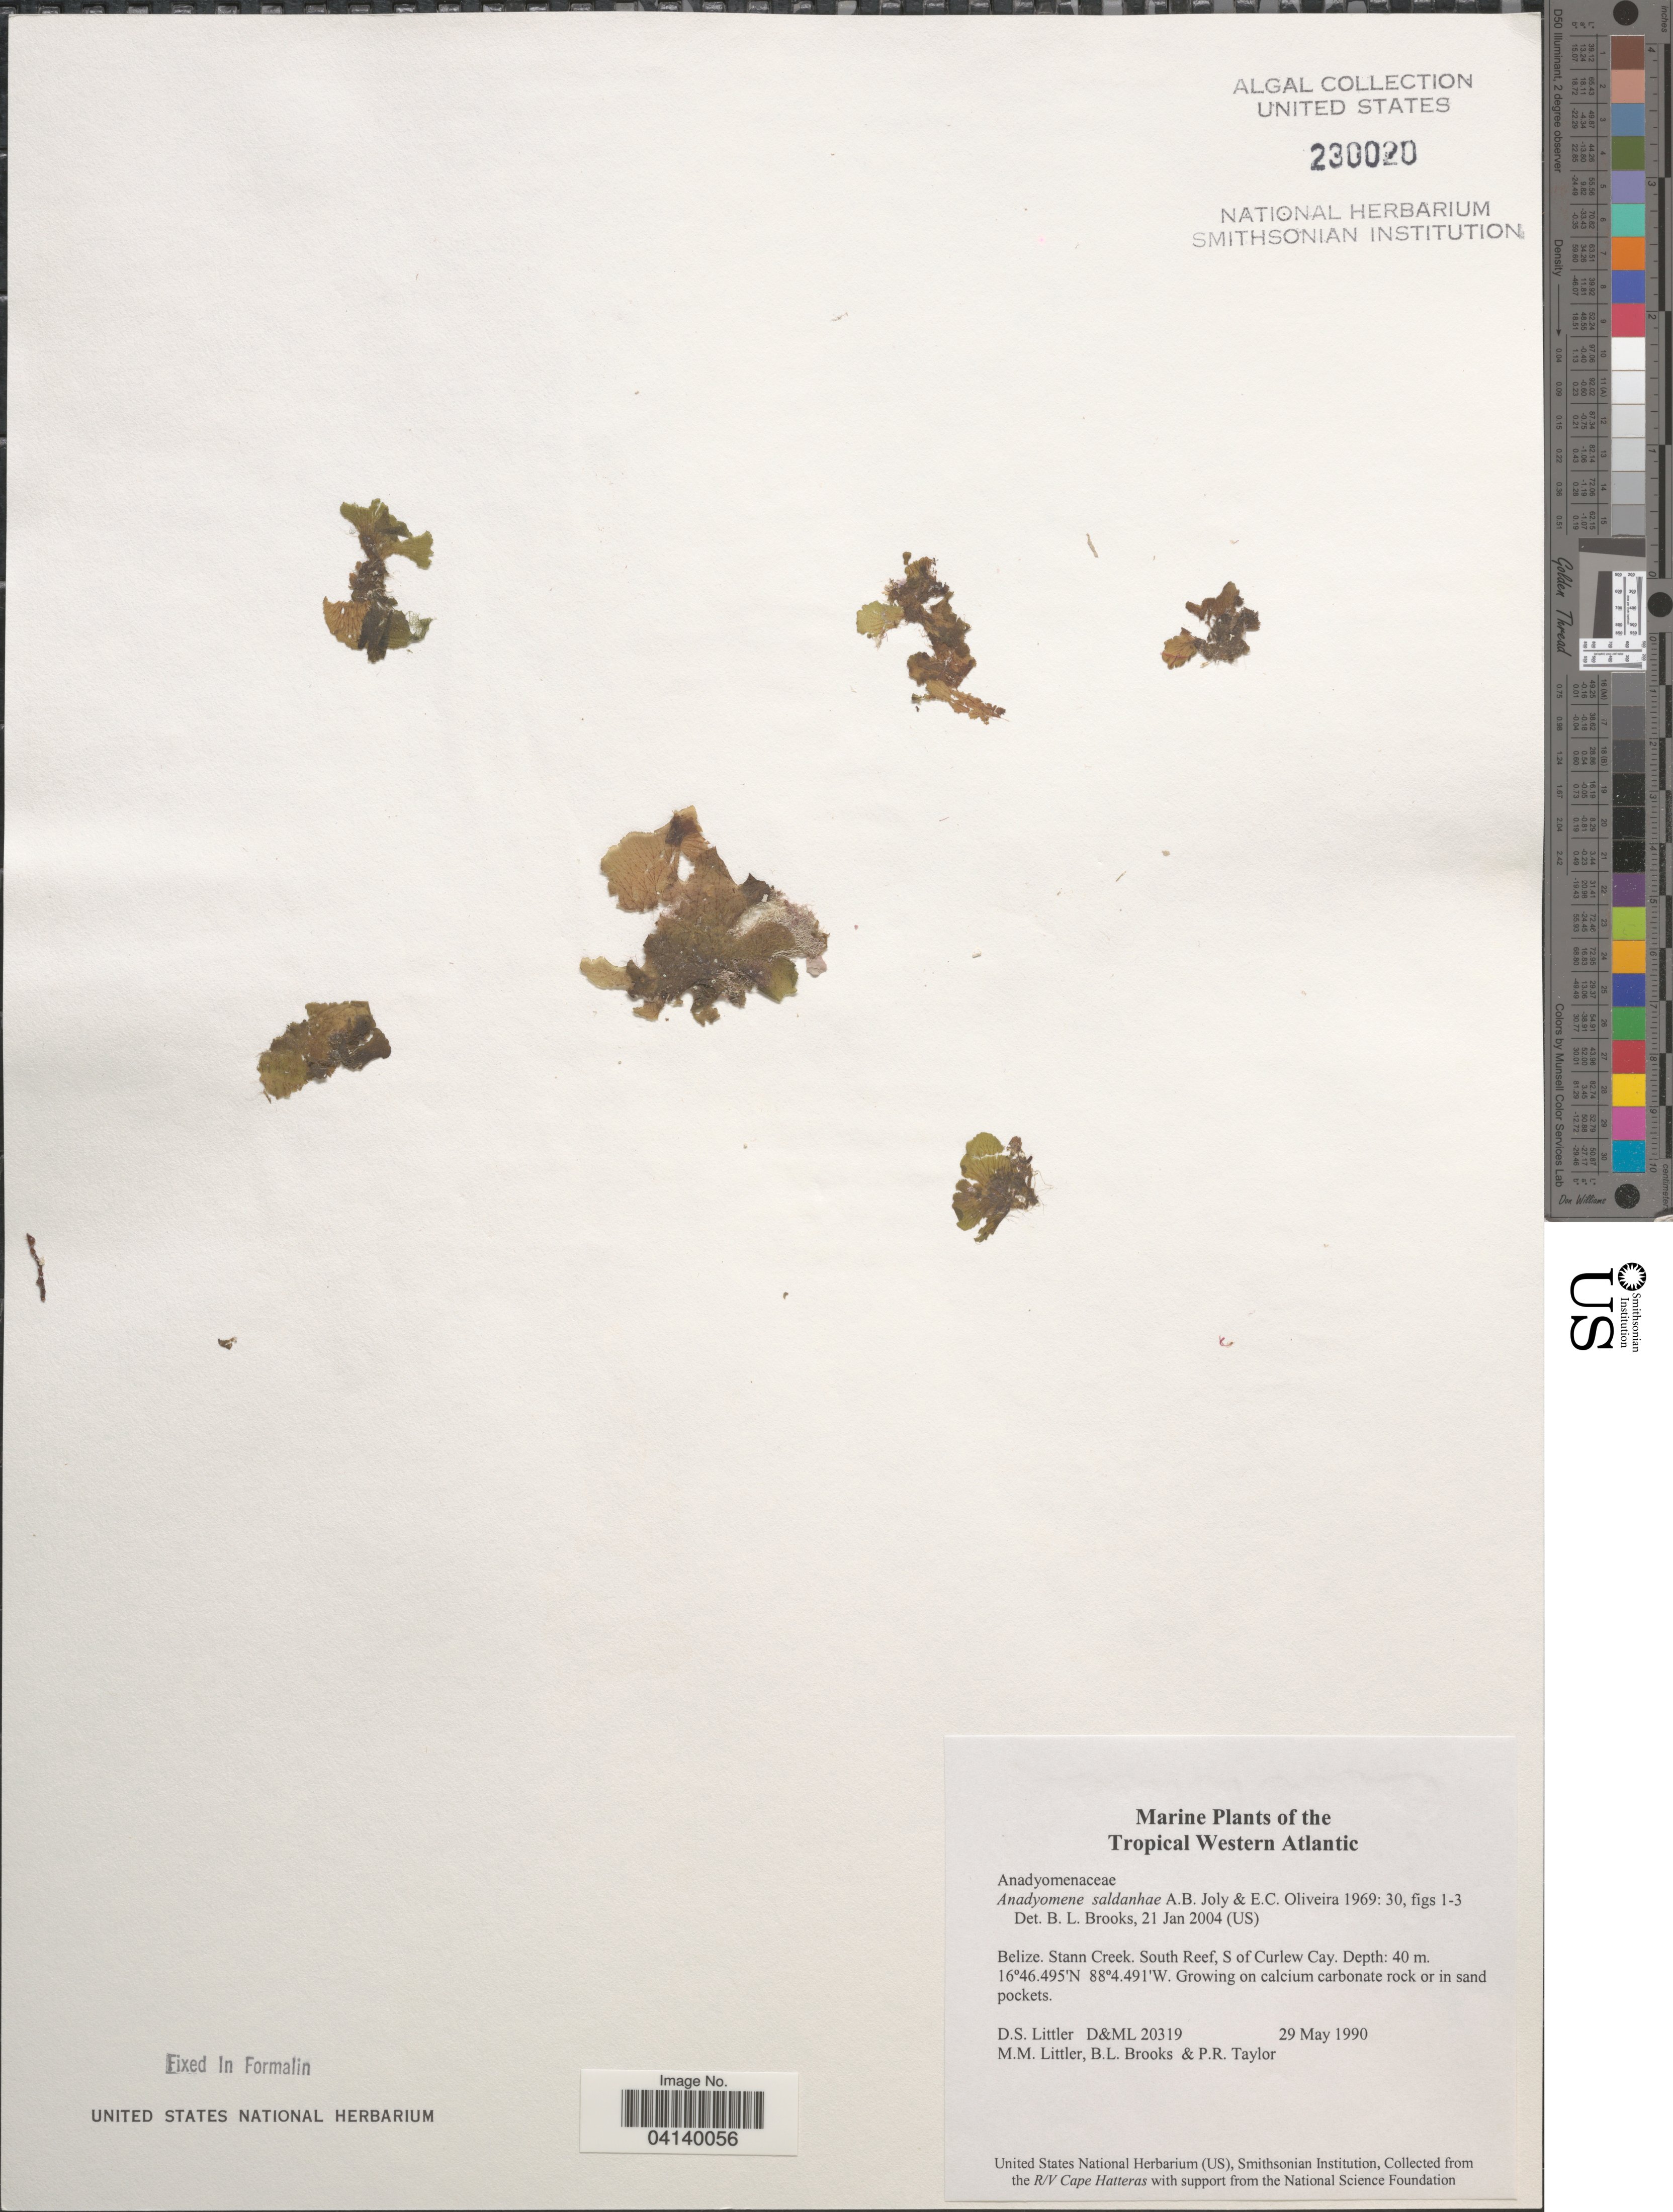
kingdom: Plantae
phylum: Chlorophyta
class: Ulvophyceae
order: Cladophorales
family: Anadyomenaceae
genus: Anadyomene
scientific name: Anadyomene saldanhae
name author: A.B. Joly & E.C. Oliveira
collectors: D. S. Littler, B. Brooks & P. R. Taylor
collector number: D&ML20319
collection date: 1990-05-29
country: Belize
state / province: Stann Creek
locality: Tropical Western Atlantic. South Reef, S of Curlew Cay.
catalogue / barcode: US 230020